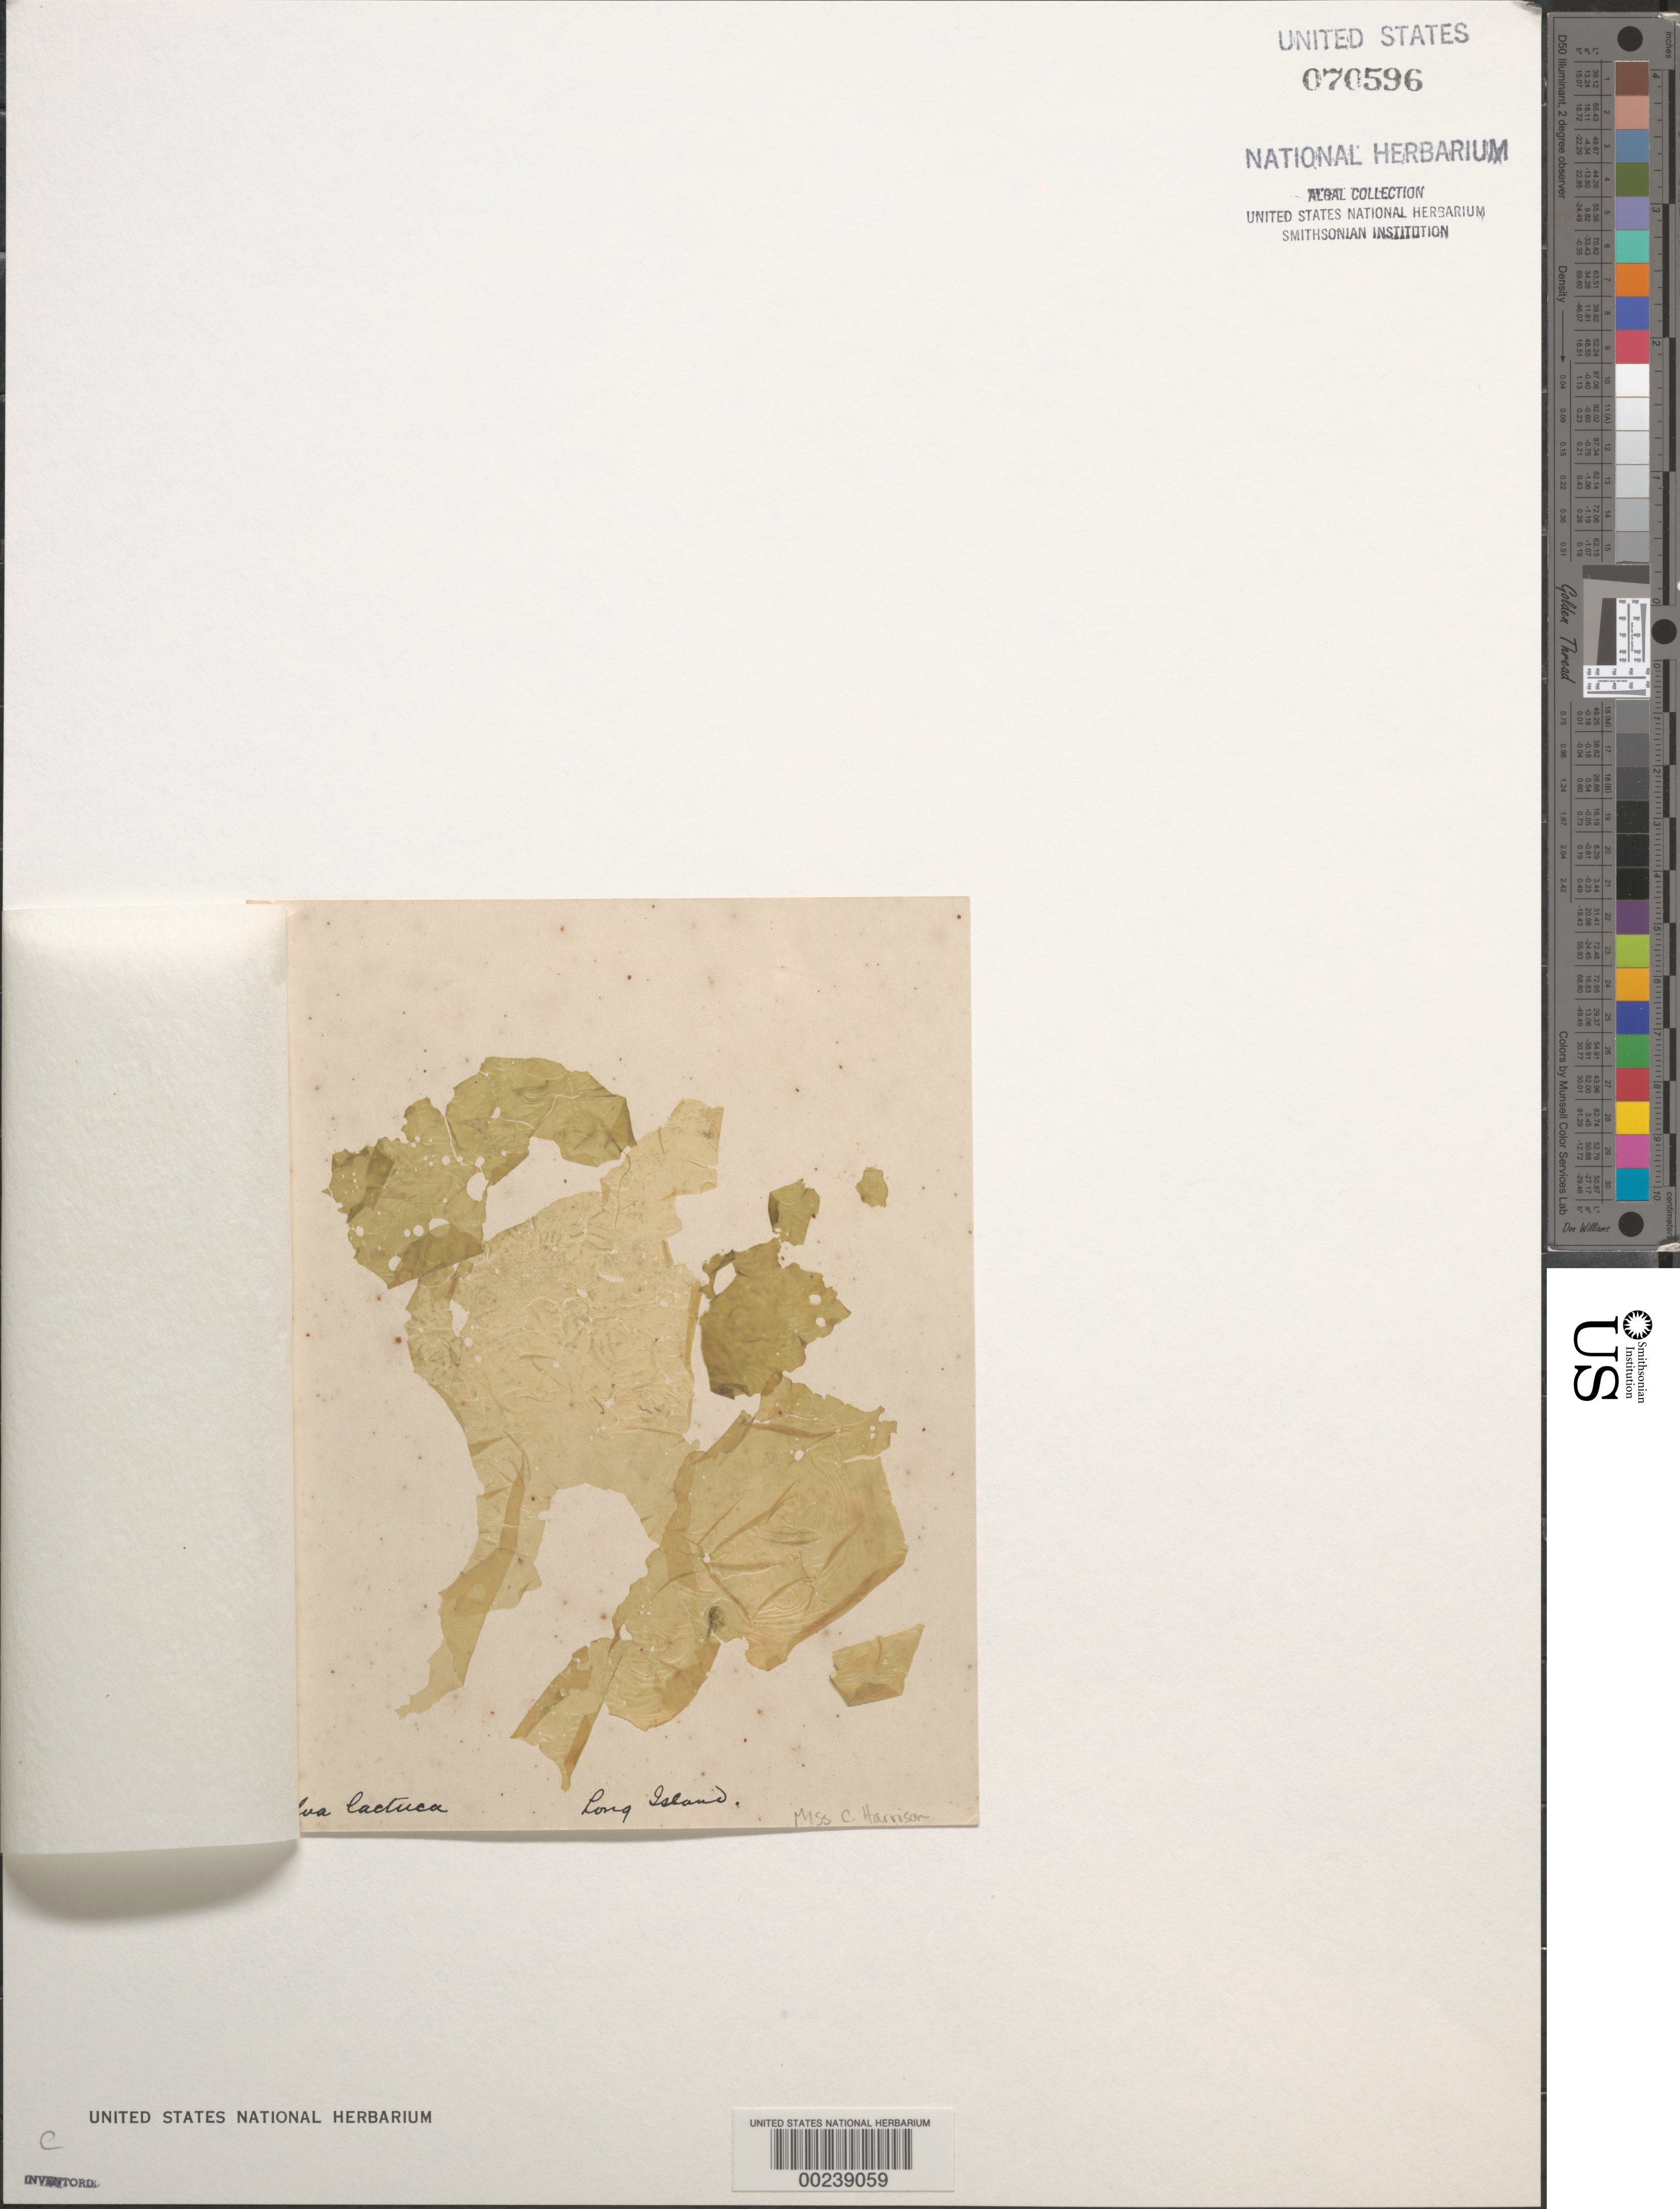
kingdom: Plantae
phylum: Chlorophyta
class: Ulvophyceae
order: Ulvales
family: Ulvaceae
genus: Ulva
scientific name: Ulva lactuca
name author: L.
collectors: C. Harrison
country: United States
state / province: New York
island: Long Island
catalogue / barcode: US 70596